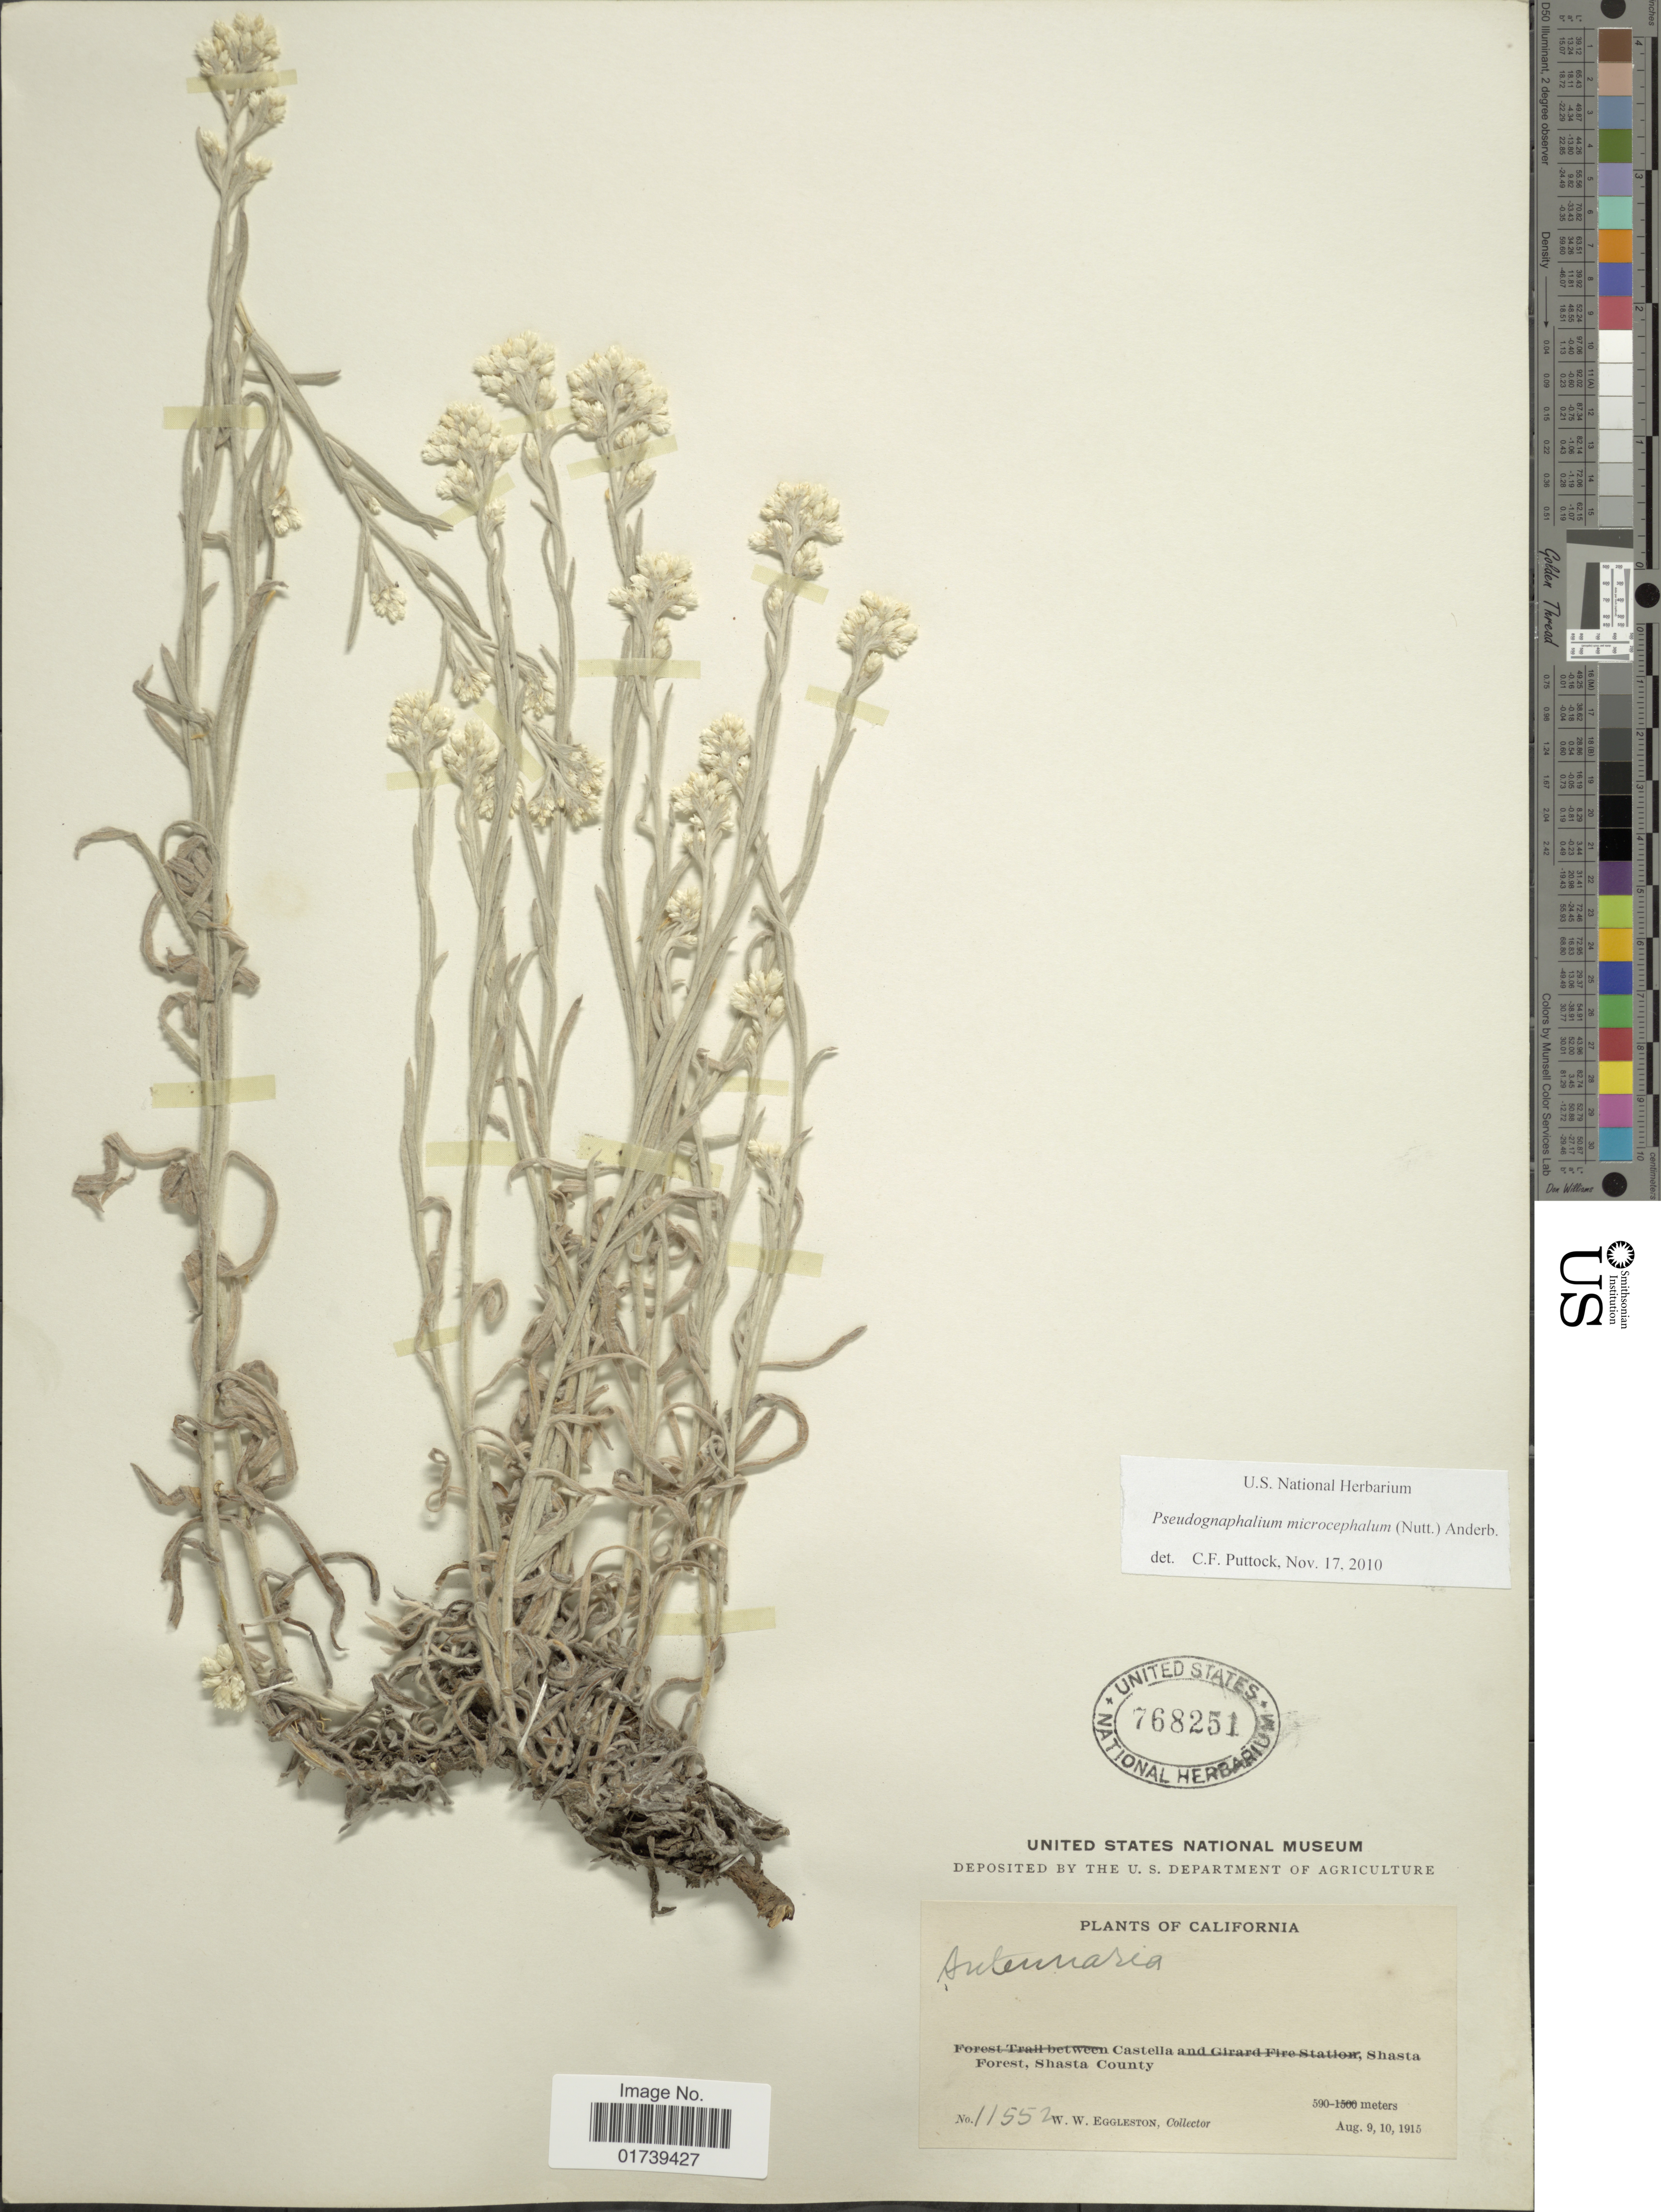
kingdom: Plantae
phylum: Tracheophyta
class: Magnoliopsida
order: Asterales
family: Asteraceae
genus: Pseudognaphalium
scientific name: Pseudognaphalium microcephalum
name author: (Nutt.) Anderb.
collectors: W. W. Eggleston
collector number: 11552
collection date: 1915-08-09/1915-08-10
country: United States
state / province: California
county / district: Shasta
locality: Castella, Shasta Forest, Shasta County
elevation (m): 590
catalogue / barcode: US 768251